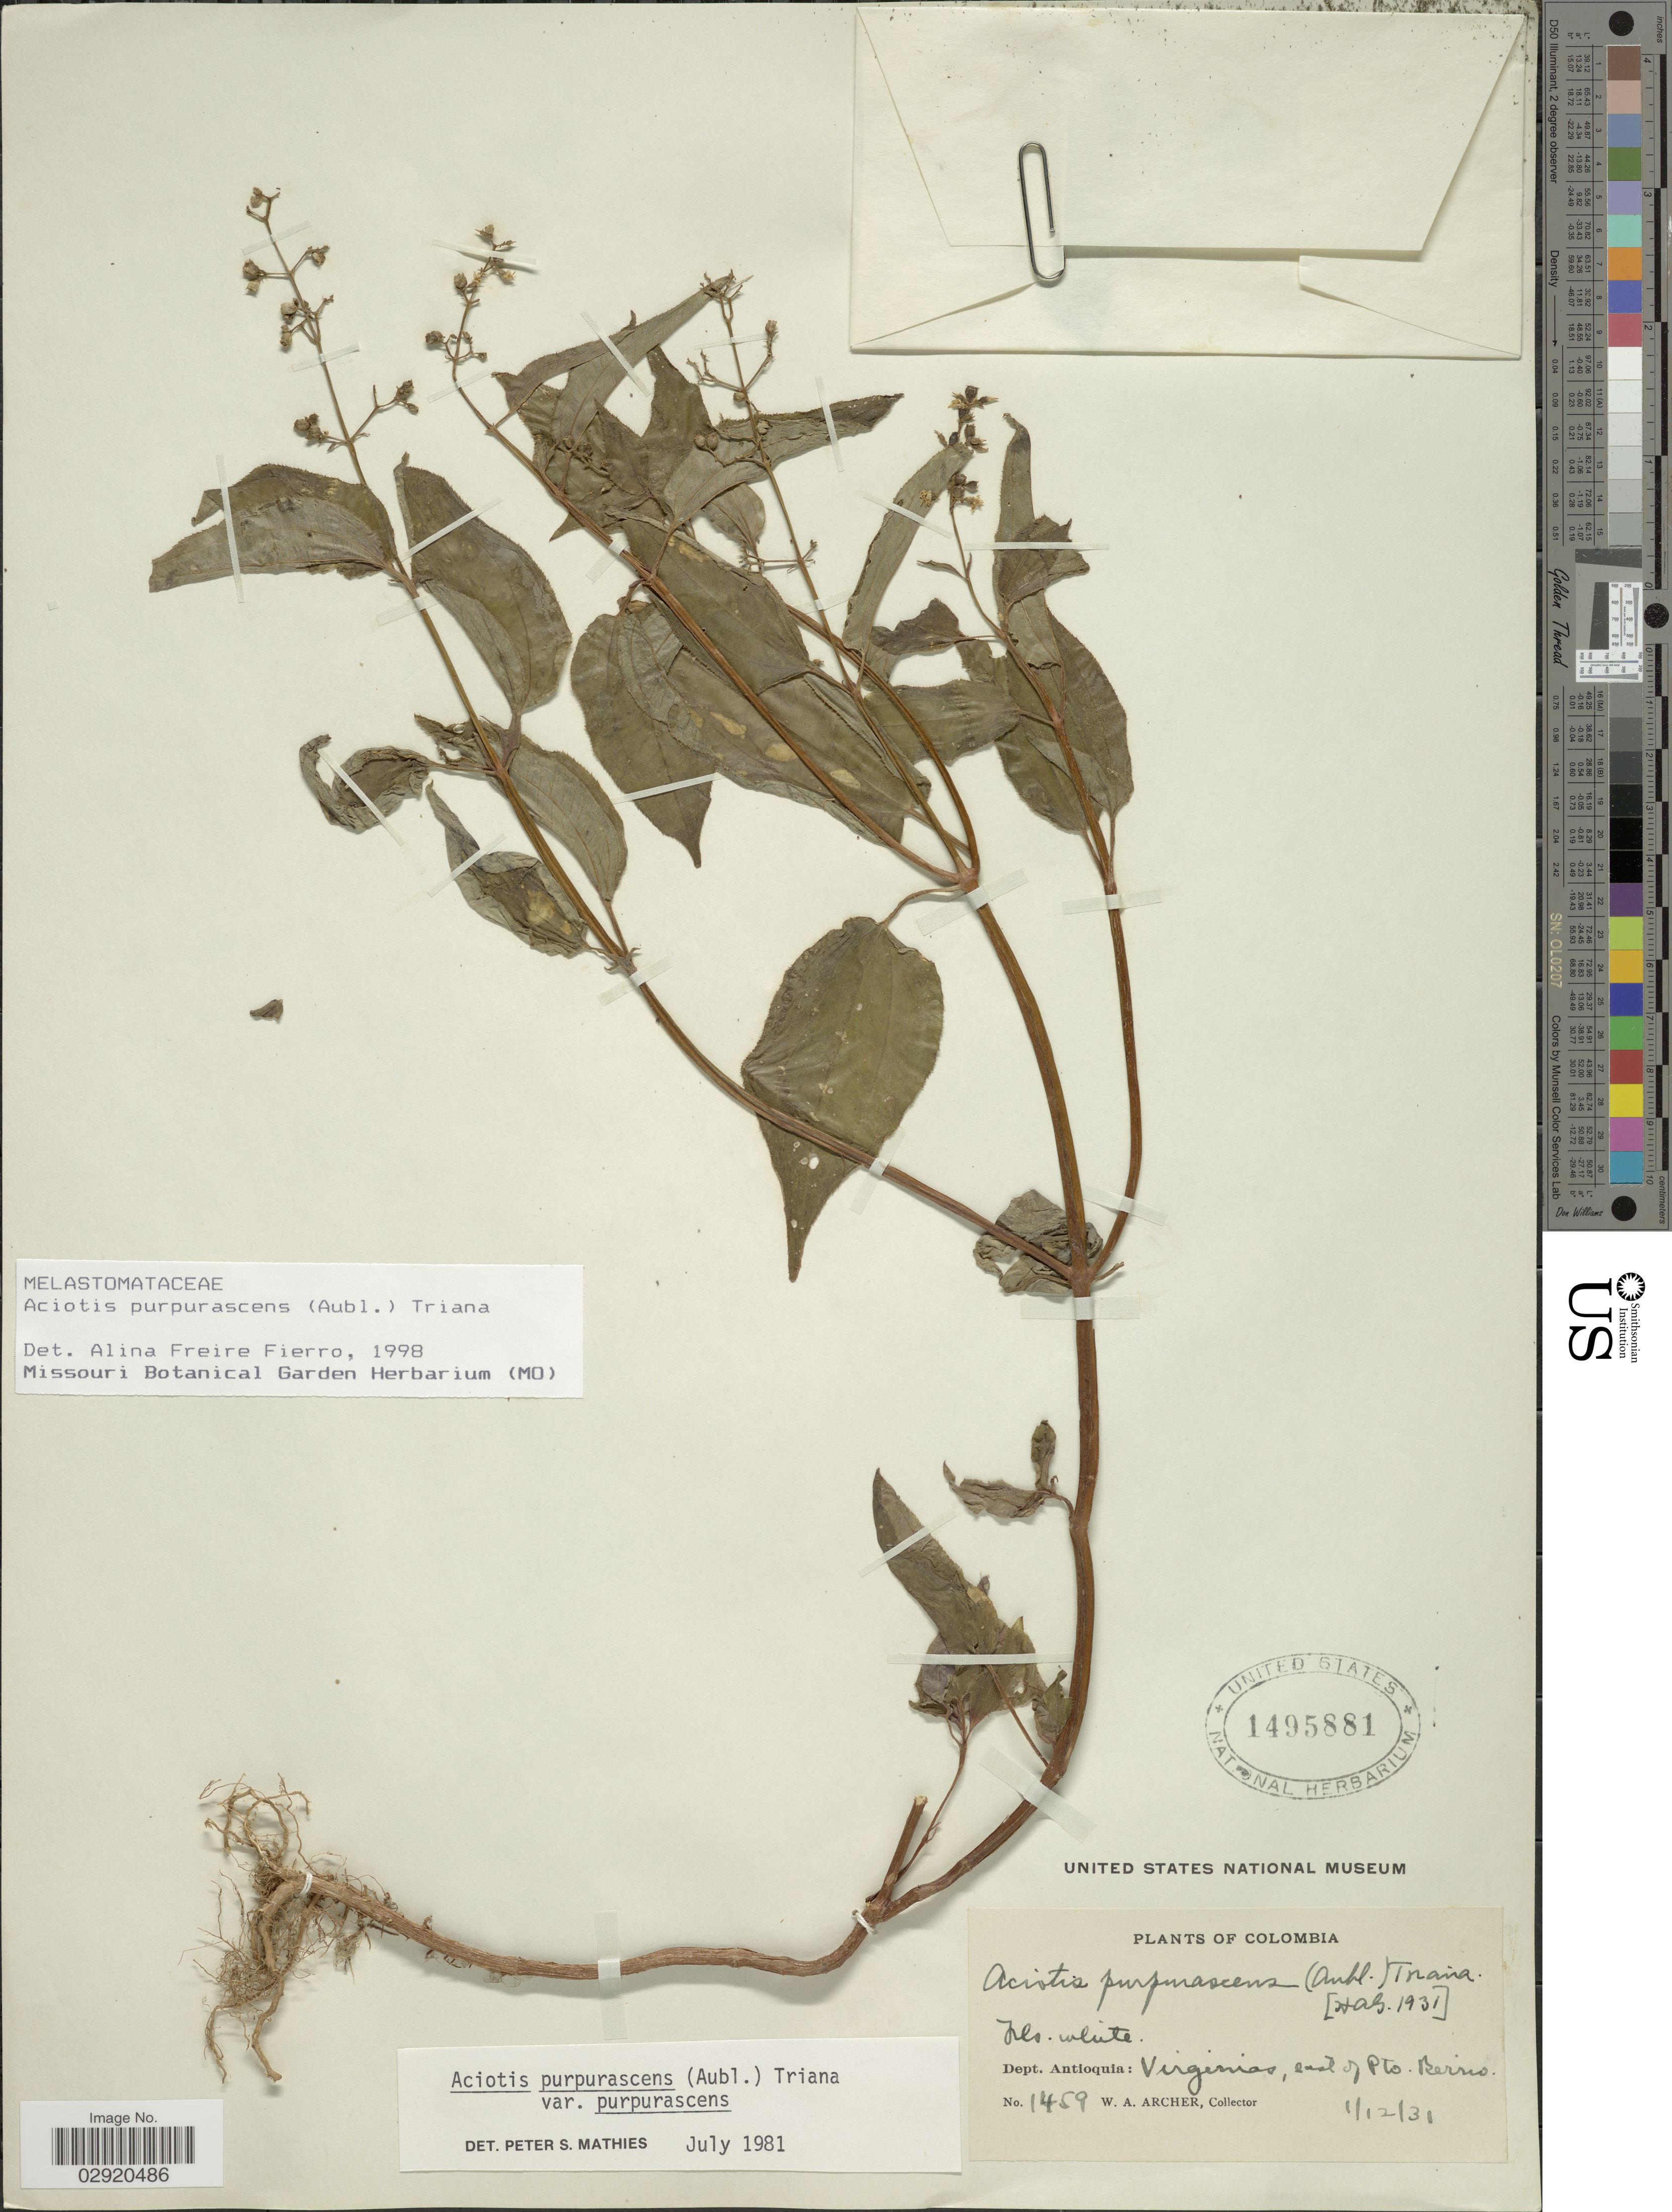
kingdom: Plantae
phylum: Tracheophyta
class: Magnoliopsida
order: Myrtales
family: Melastomataceae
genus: Aciotis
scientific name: Aciotis purpurascens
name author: (Aubl.) Triana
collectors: W. Archer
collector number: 1459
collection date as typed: Transcribed d/m/y: 1/12/31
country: Colombia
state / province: Antioquia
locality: Dept. Antioquia: Virginias, east of Pto. Berrio.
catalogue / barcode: US 1495881